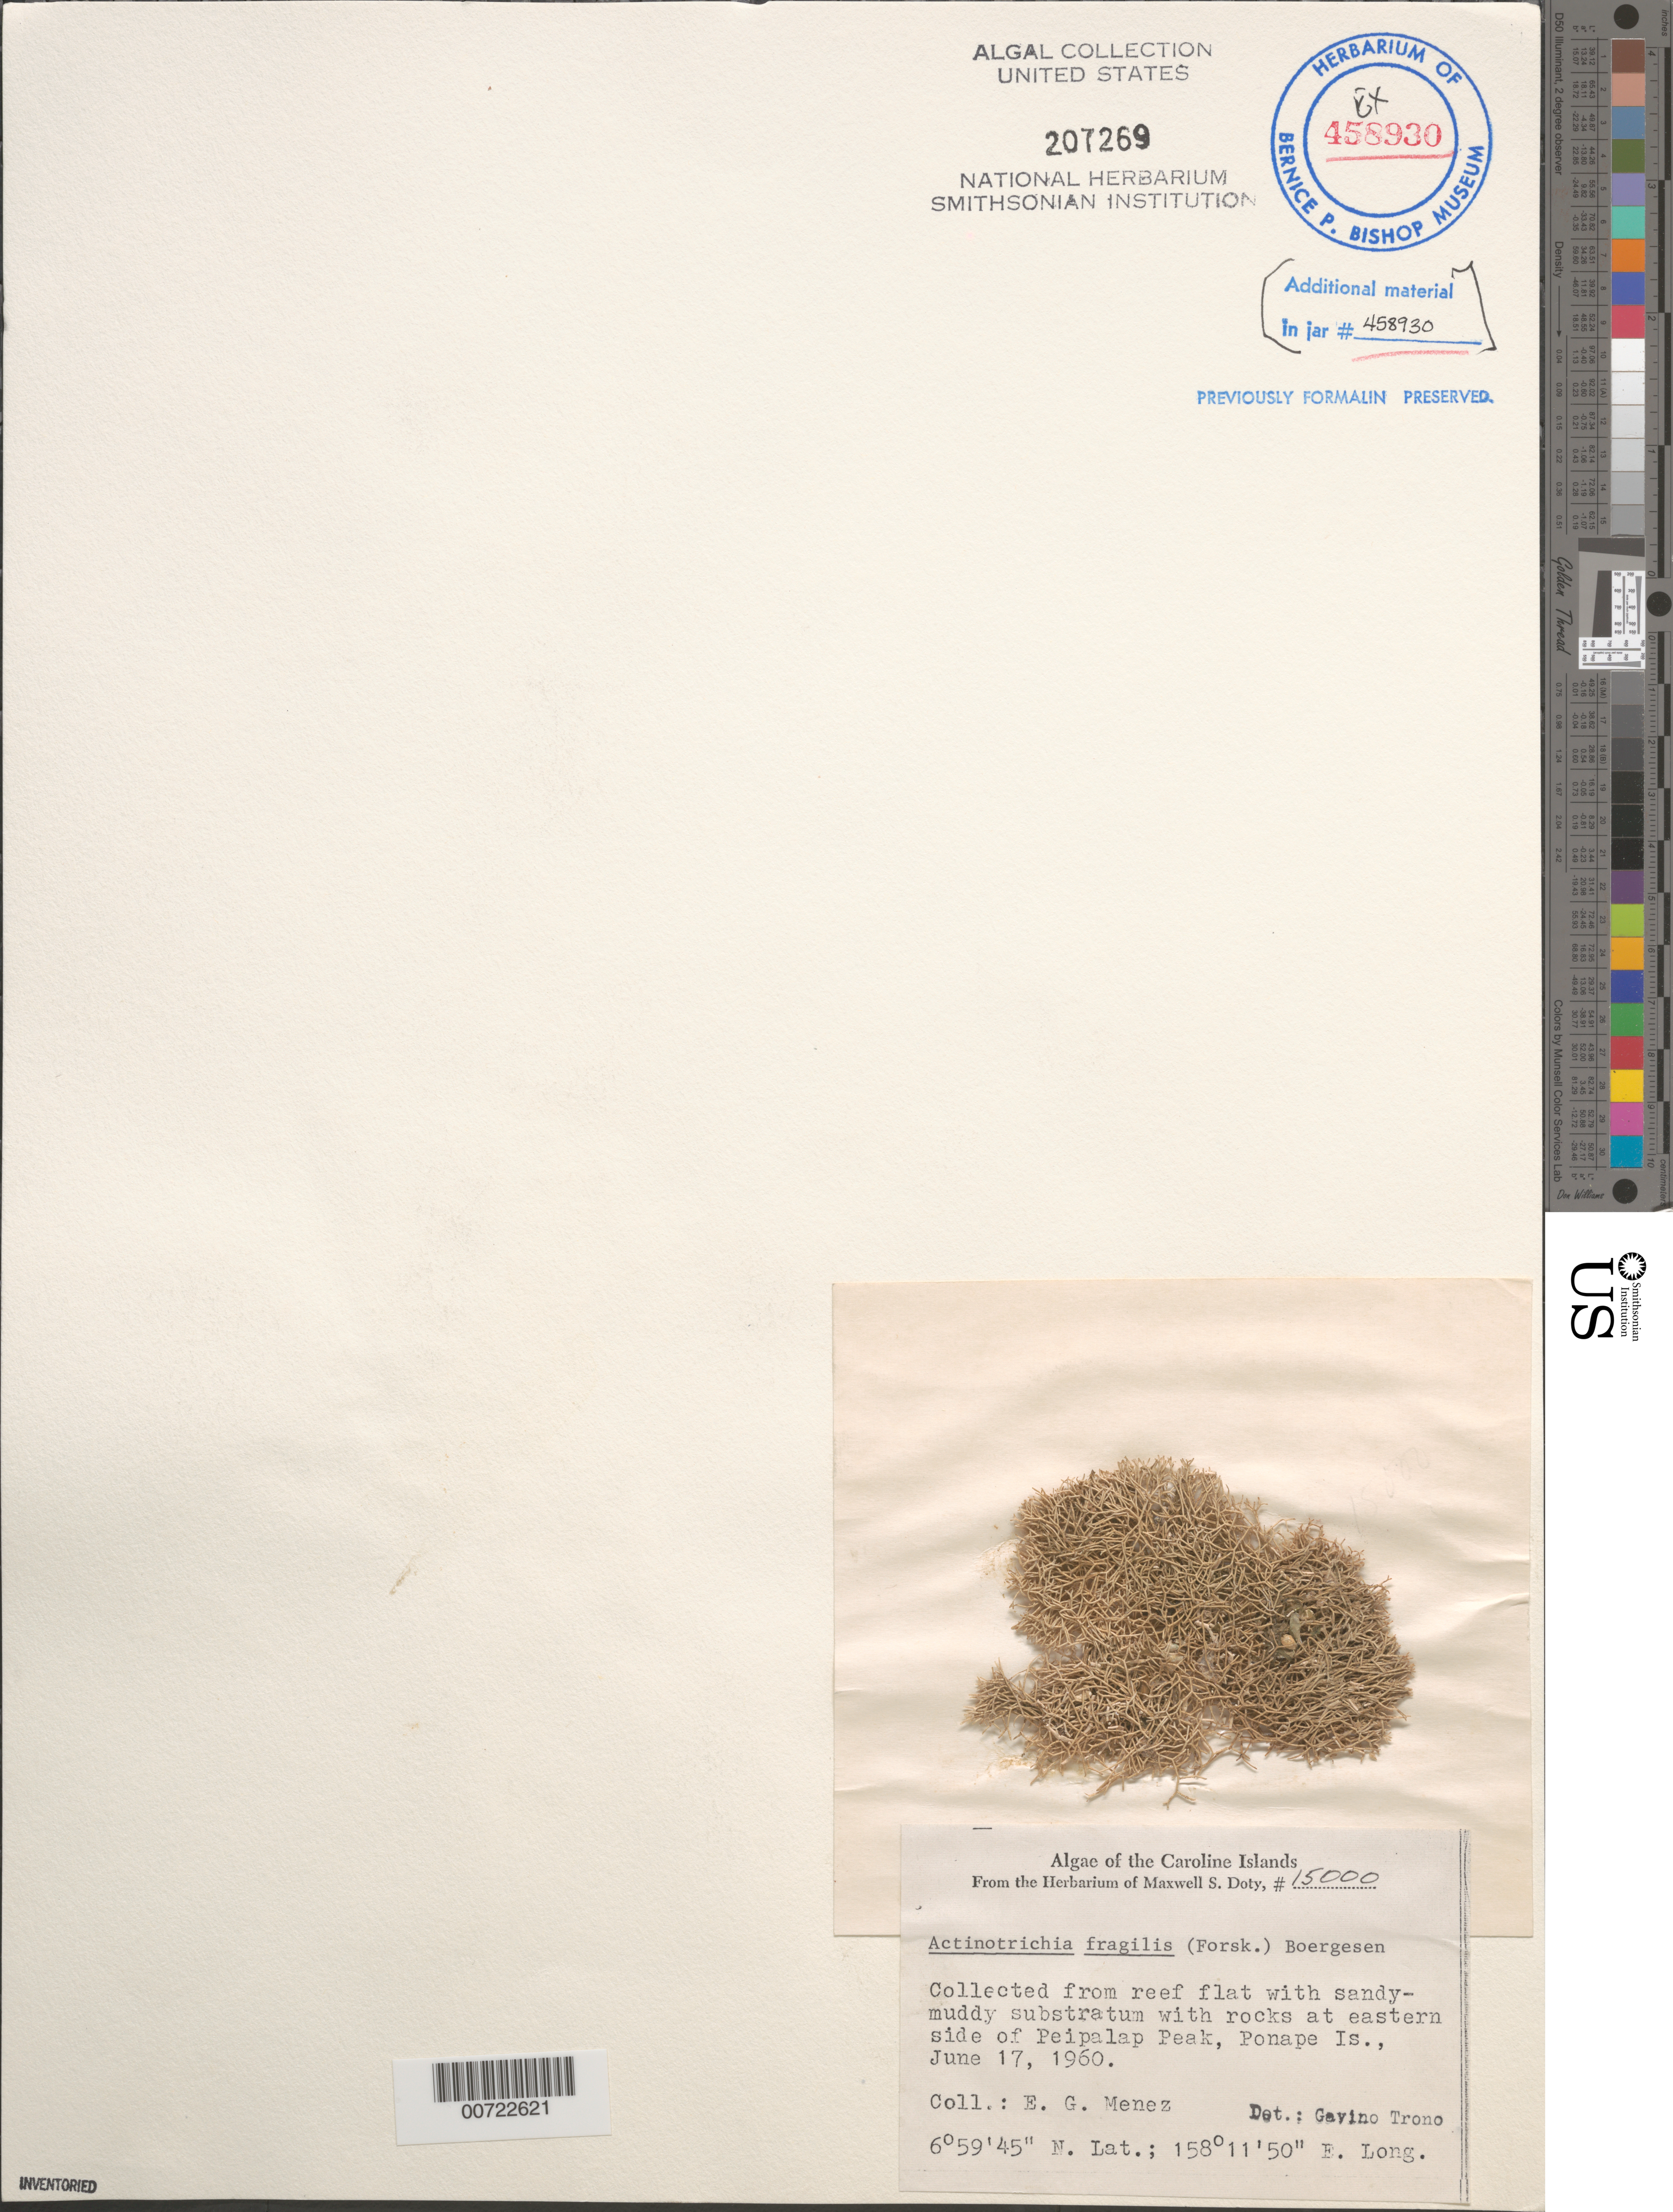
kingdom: Plantae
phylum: Rhodophyta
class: Florideophyceae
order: Nemaliales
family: Galaxauraceae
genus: Actinotrichia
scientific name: Actinotrichia fragilis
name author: (Forssk.) Børgesen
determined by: Trono, Gavino C., Jr.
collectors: Meñez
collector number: MSD 15000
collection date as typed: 17 Jun 1960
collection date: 1960-06-17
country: Micronesia, Federated States of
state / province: Pohnpei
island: Pohnpei [Ponape]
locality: Peipalap Peak, east side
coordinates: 6 59' 45" N, 158 11' 50" E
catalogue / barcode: US 207269